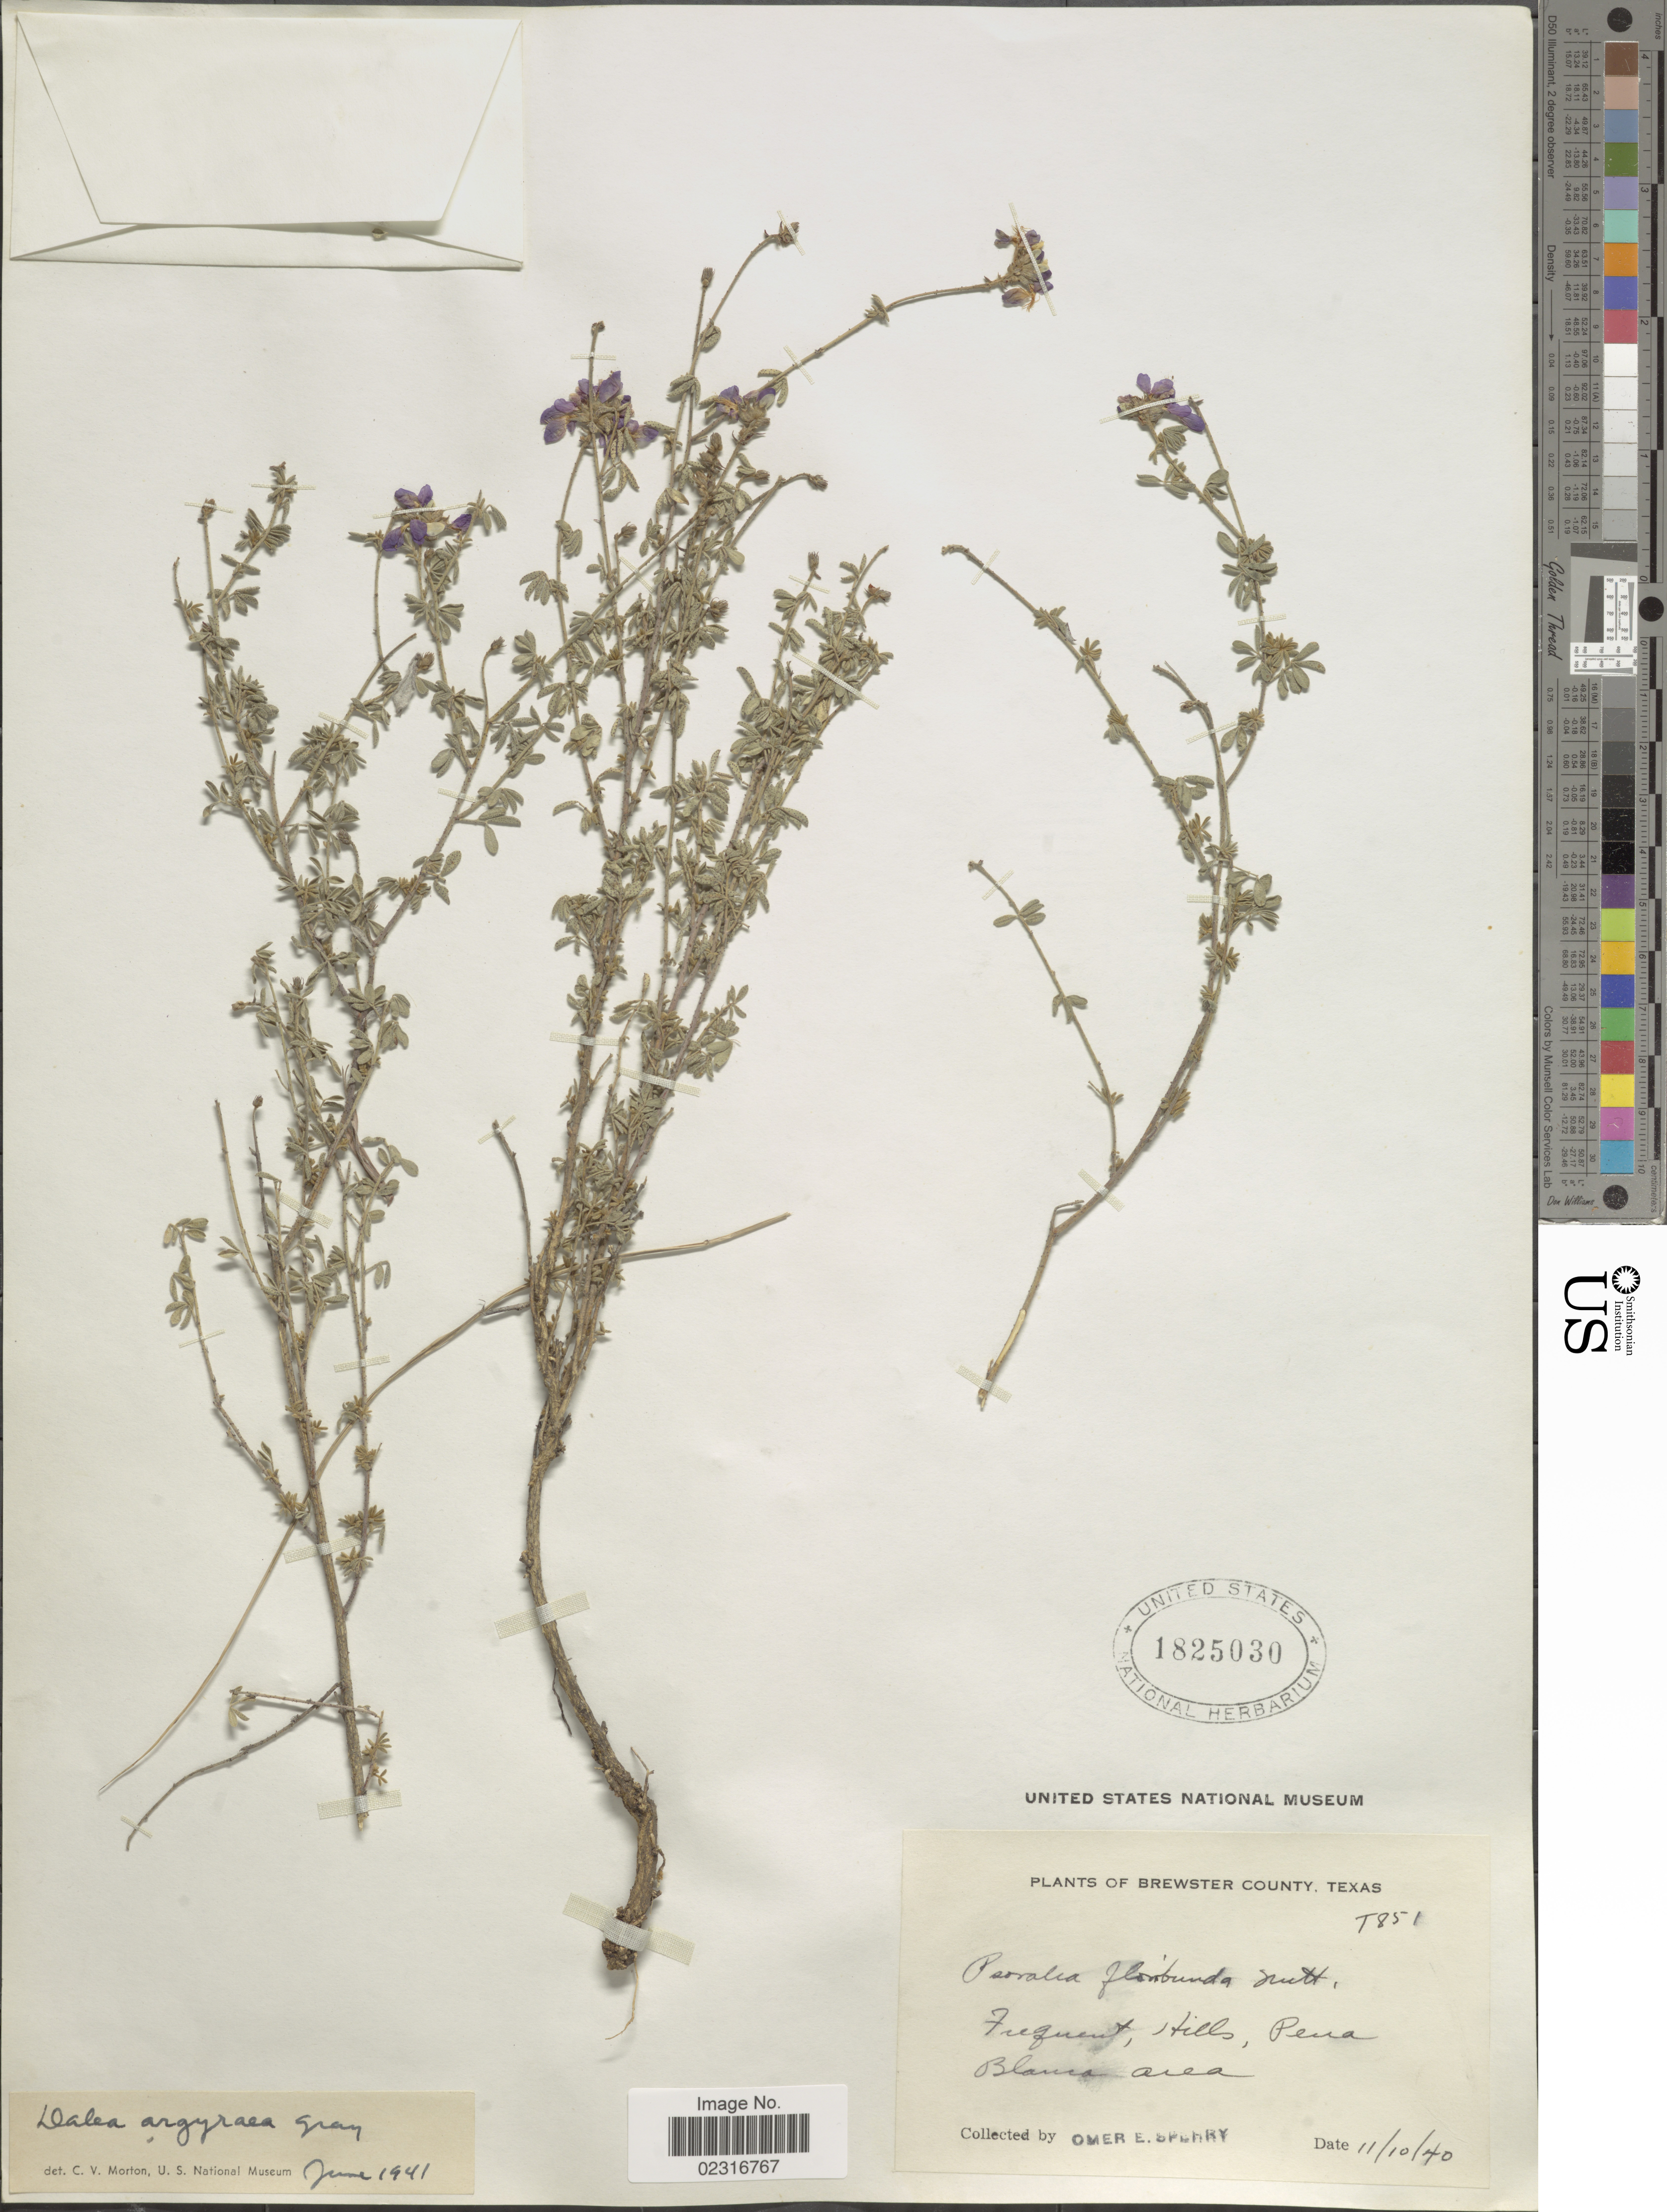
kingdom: Plantae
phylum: Tracheophyta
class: Magnoliopsida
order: Fabales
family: Fabaceae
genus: Dalea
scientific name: Dalea bicolor var. argyrea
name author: (A. Gray) Barneby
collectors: O. E. Sperry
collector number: t851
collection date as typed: Transcribed d/m/y: 10/11/40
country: United States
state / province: Texas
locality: Brewster County. Blanca area.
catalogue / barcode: US 1825030